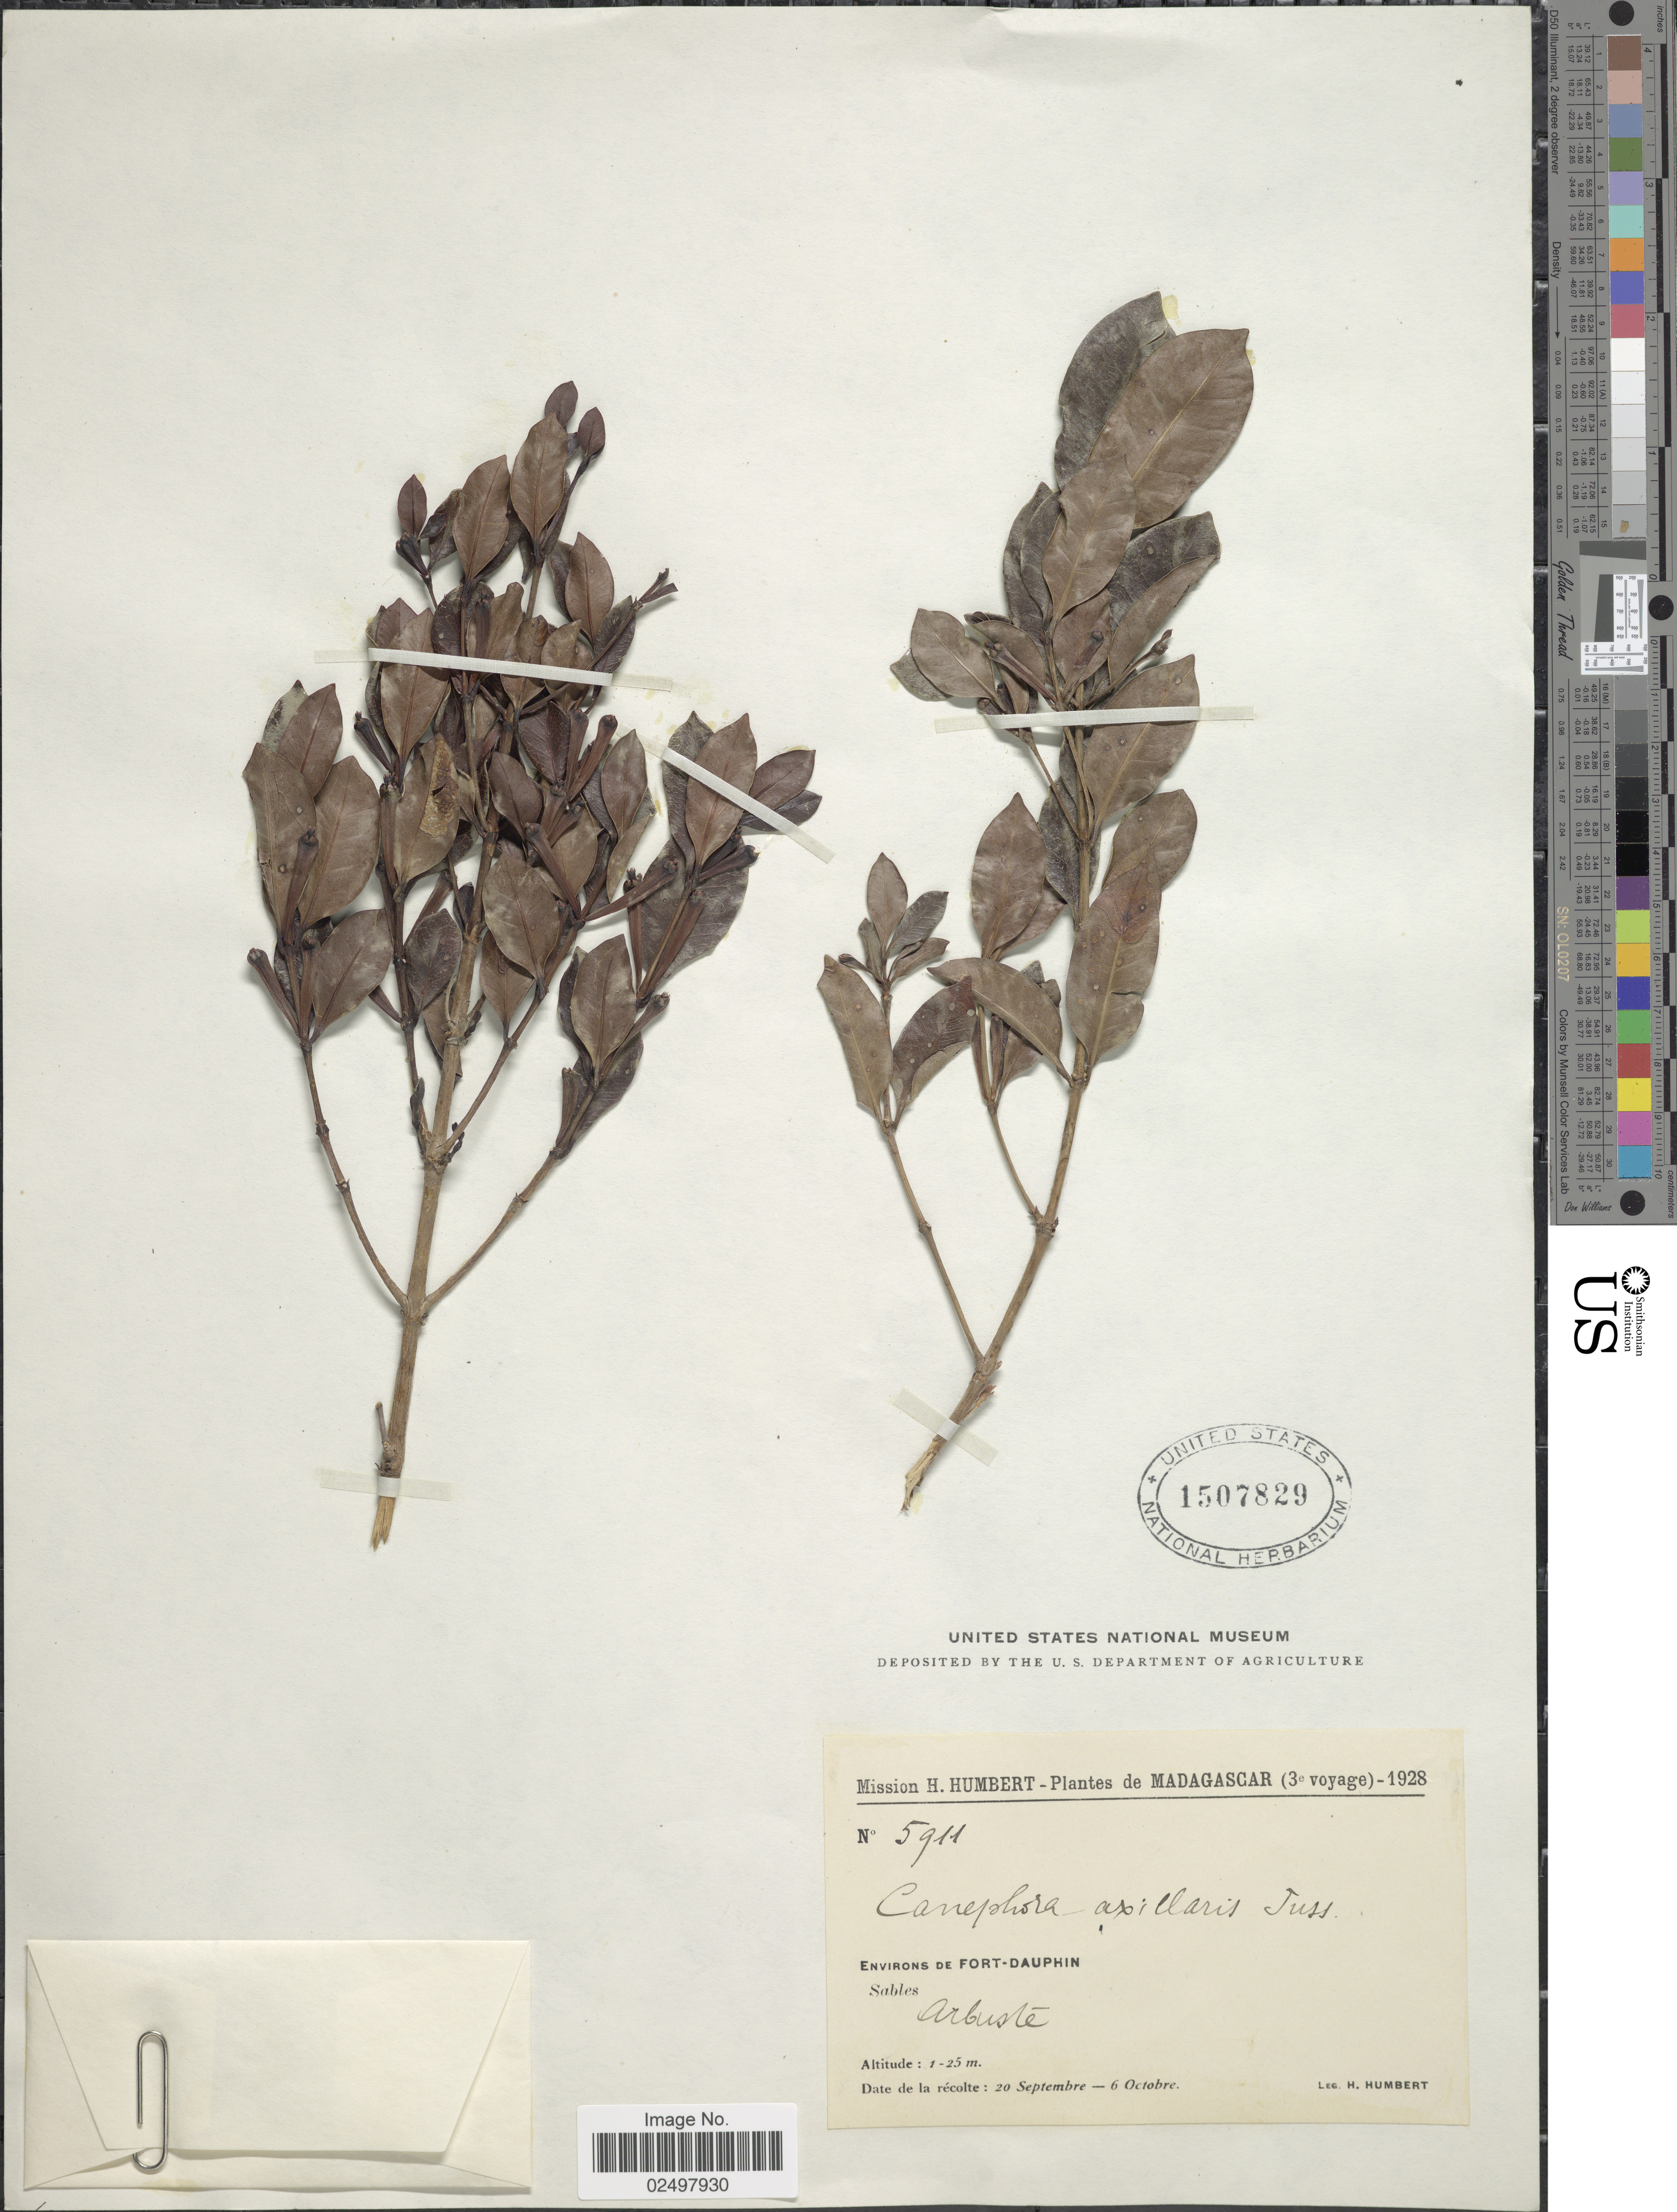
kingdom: Plantae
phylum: Tracheophyta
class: Magnoliopsida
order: Gentianales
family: Rubiaceae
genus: Canephora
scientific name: Canephora axillaris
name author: Willd.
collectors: H. Humbert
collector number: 5911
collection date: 1928-09-20/1928-10-06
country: Madagascar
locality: Envrions de Fort-Dauphin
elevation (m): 1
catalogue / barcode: US 1507829